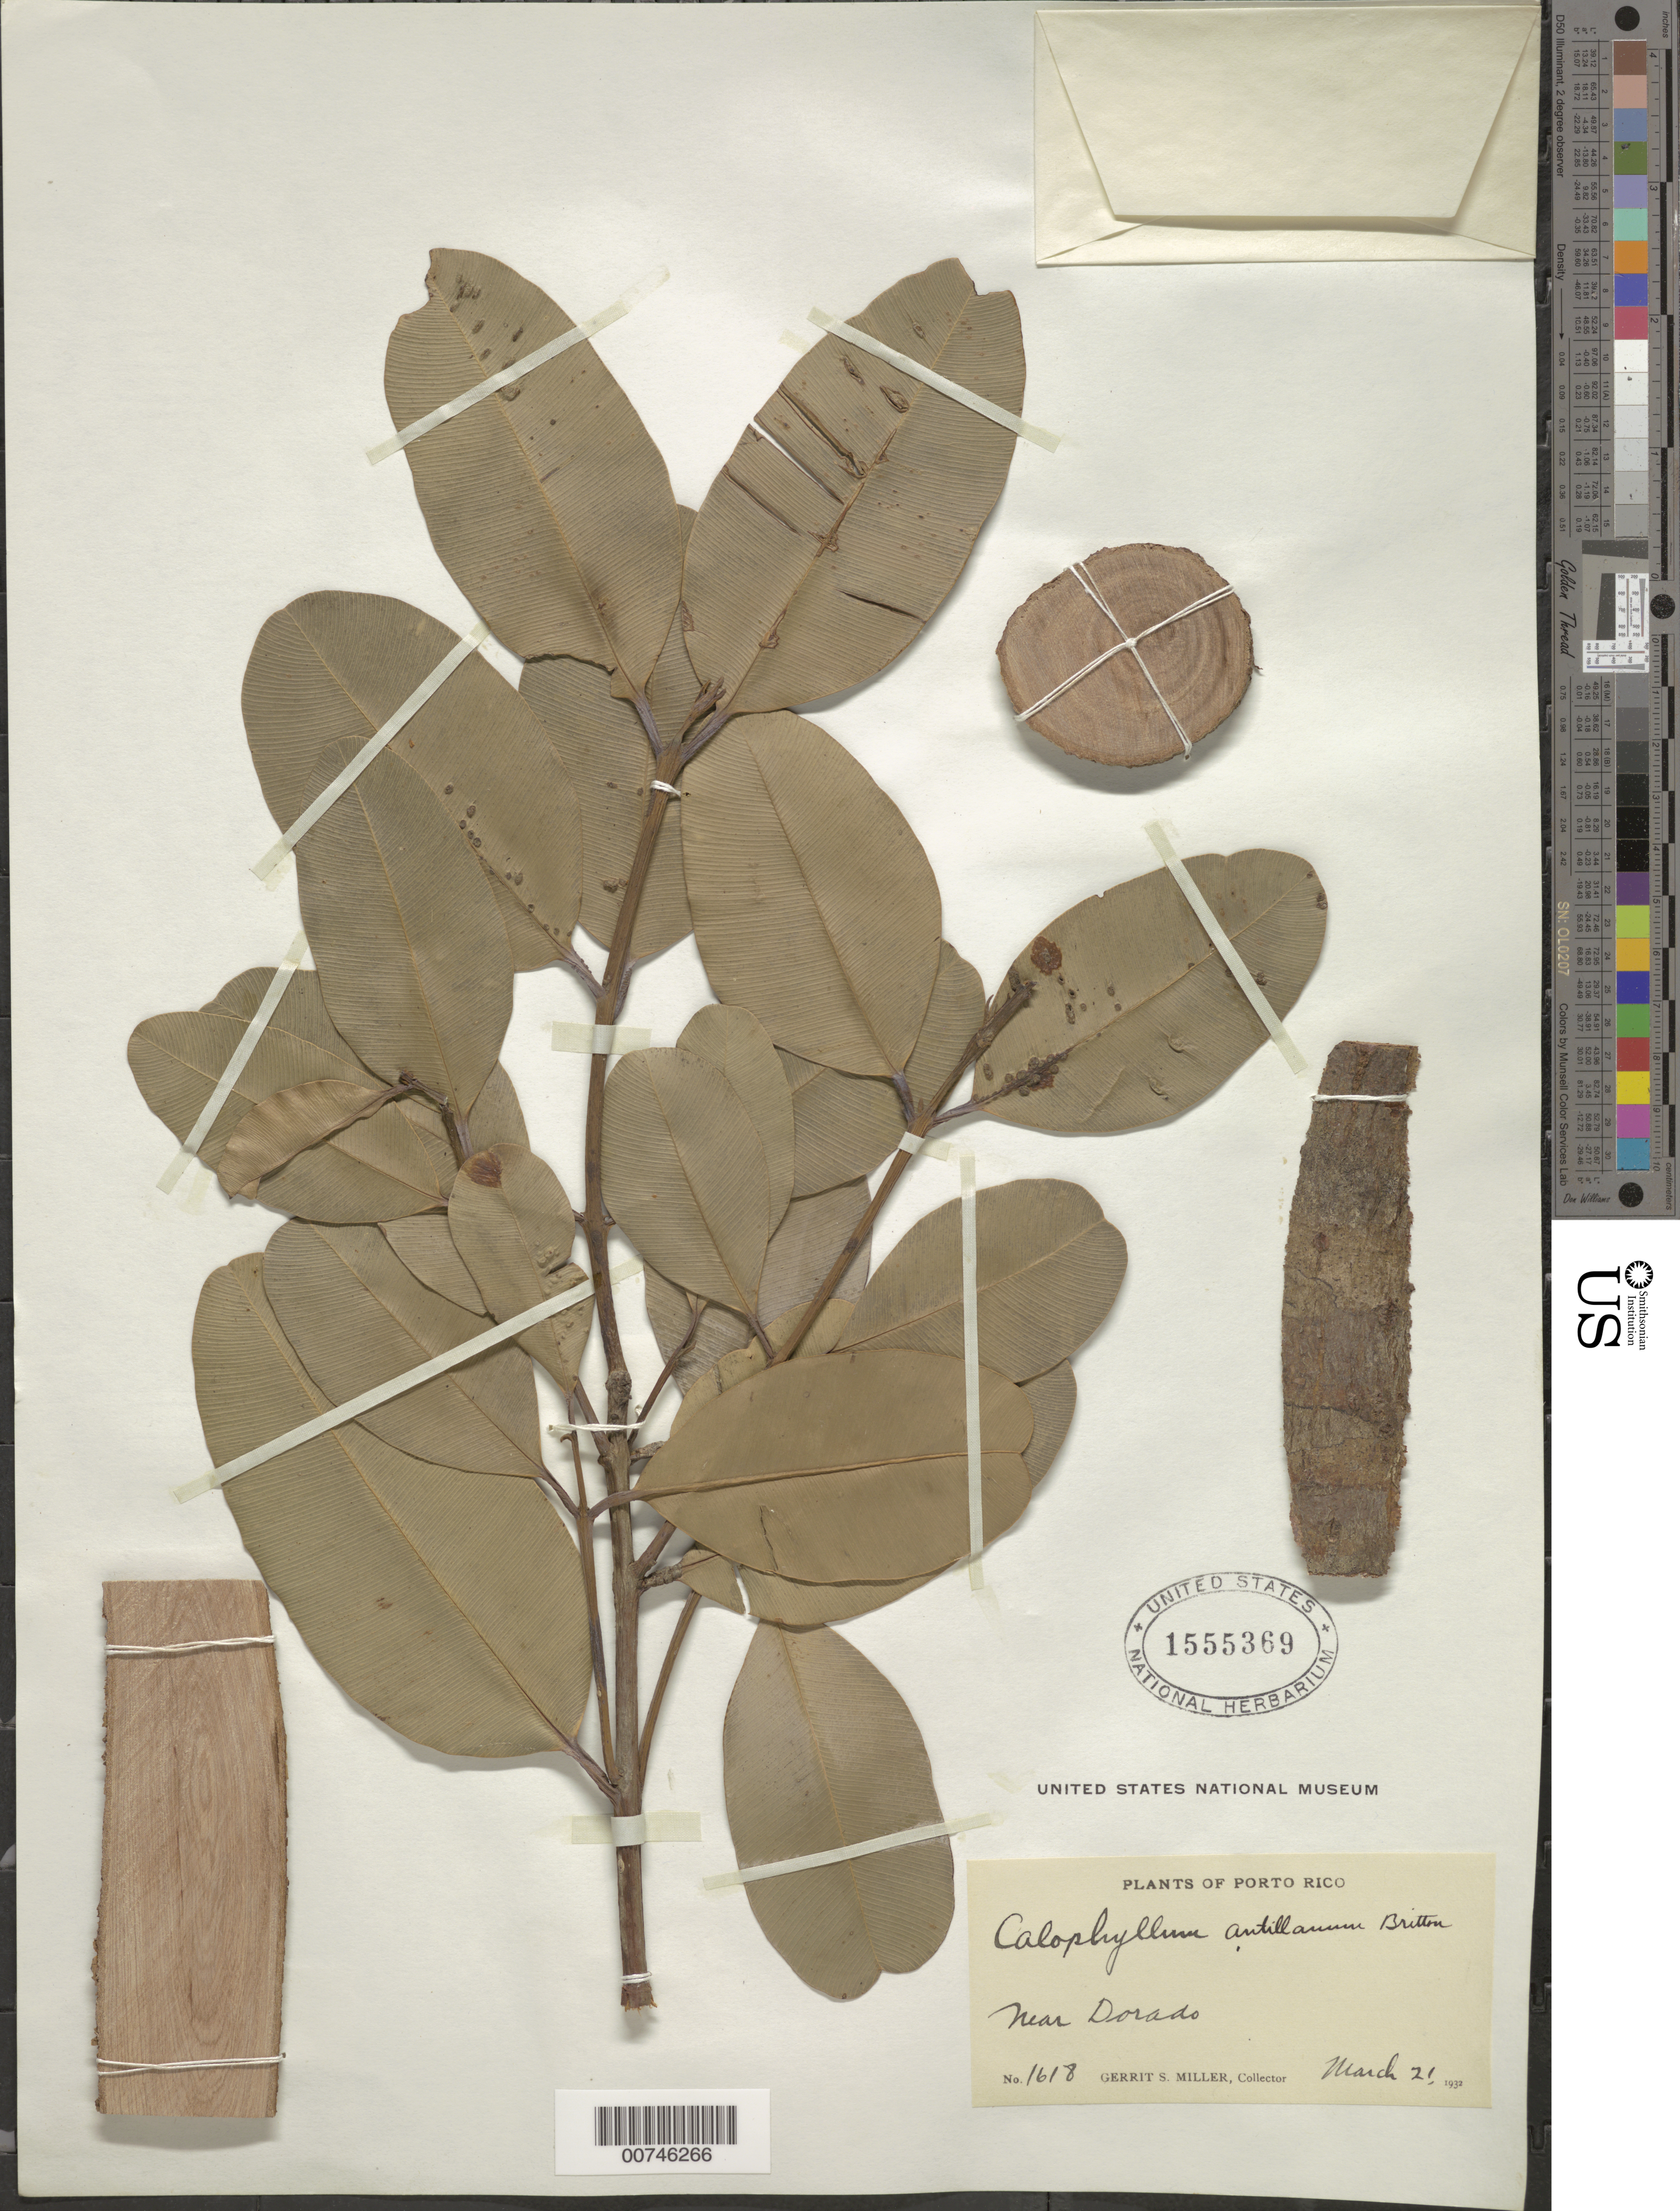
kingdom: Plantae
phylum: Tracheophyta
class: Magnoliopsida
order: Malpighiales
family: Calophyllaceae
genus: Calophyllum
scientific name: Calophyllum calaba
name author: L.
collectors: G. S. Miller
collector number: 1618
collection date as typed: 21 Mar 1932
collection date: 1932-03-21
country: Puerto Rico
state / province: Dorado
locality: Near Dorado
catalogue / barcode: US 1555369